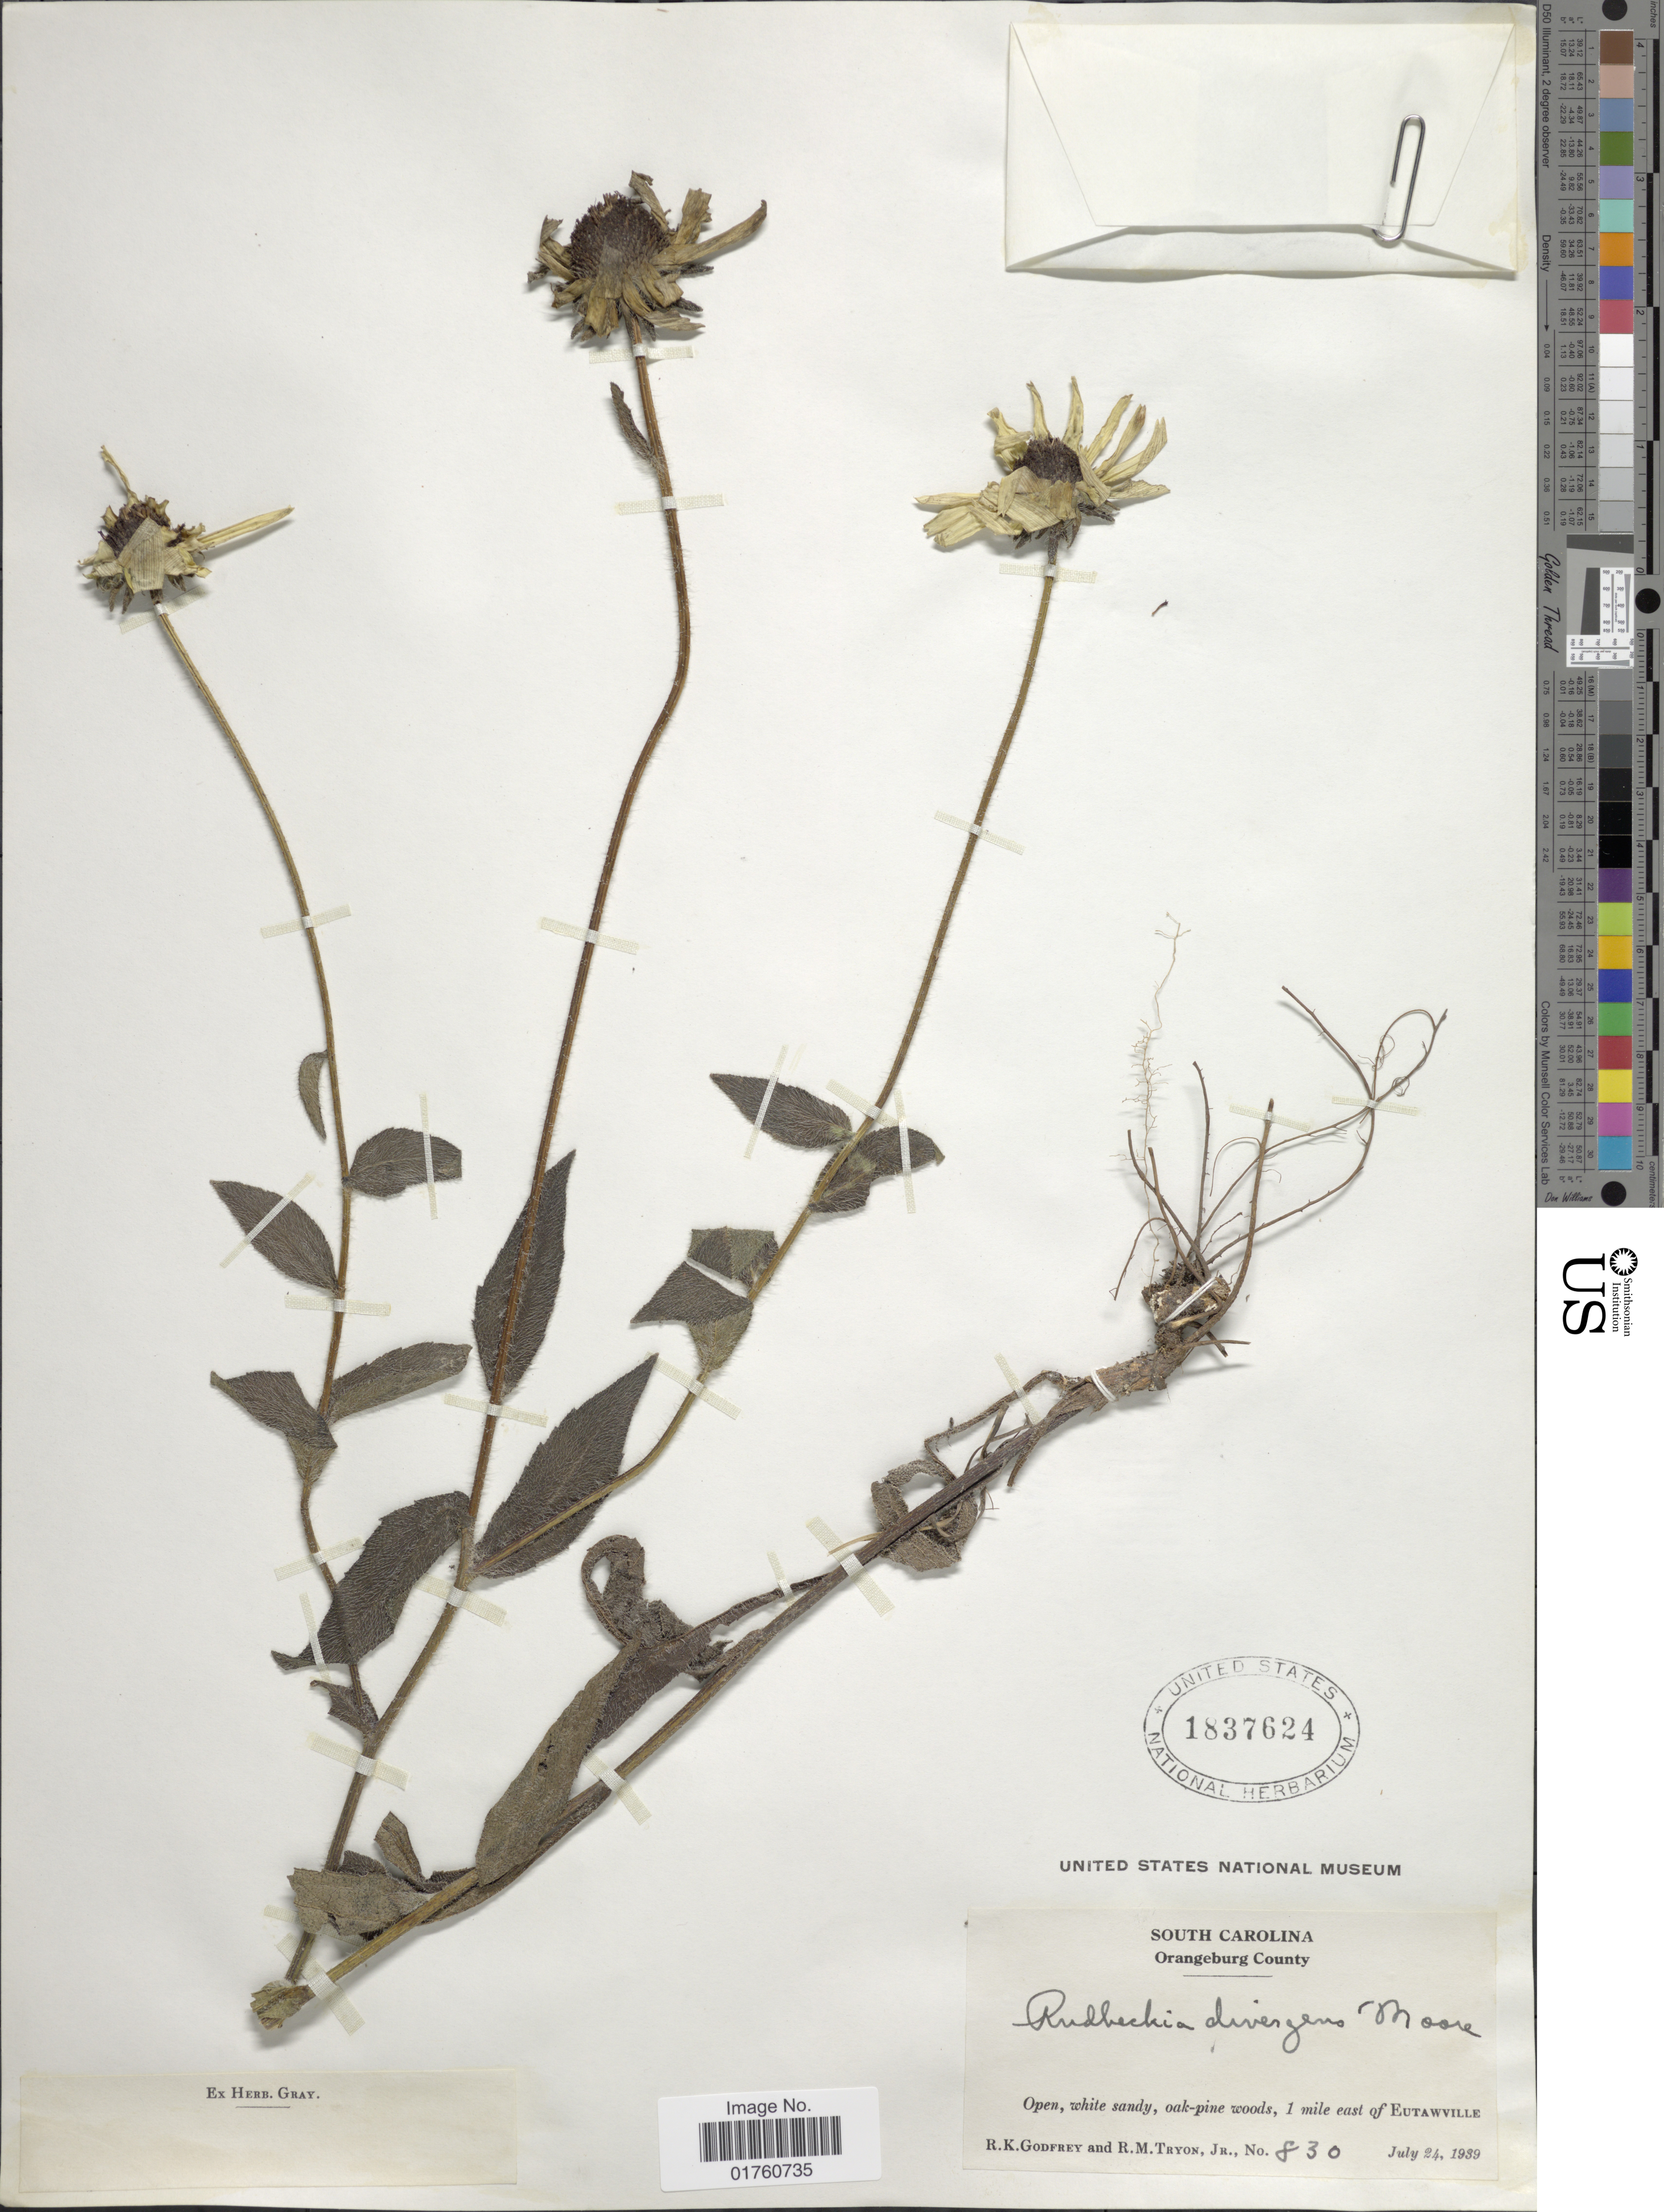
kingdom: Plantae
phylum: Tracheophyta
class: Magnoliopsida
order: Asterales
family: Asteraceae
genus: Rudbeckia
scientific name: Rudbeckia divergens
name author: T.V. Moore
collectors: R. K. Godfrey & R. M. Tryon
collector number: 830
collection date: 1939-07-24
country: United States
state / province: South Carolina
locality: Orangeburg, Open, white sandy, oak-pine woods, 1 mile east of Eutawville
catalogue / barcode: US 1837624